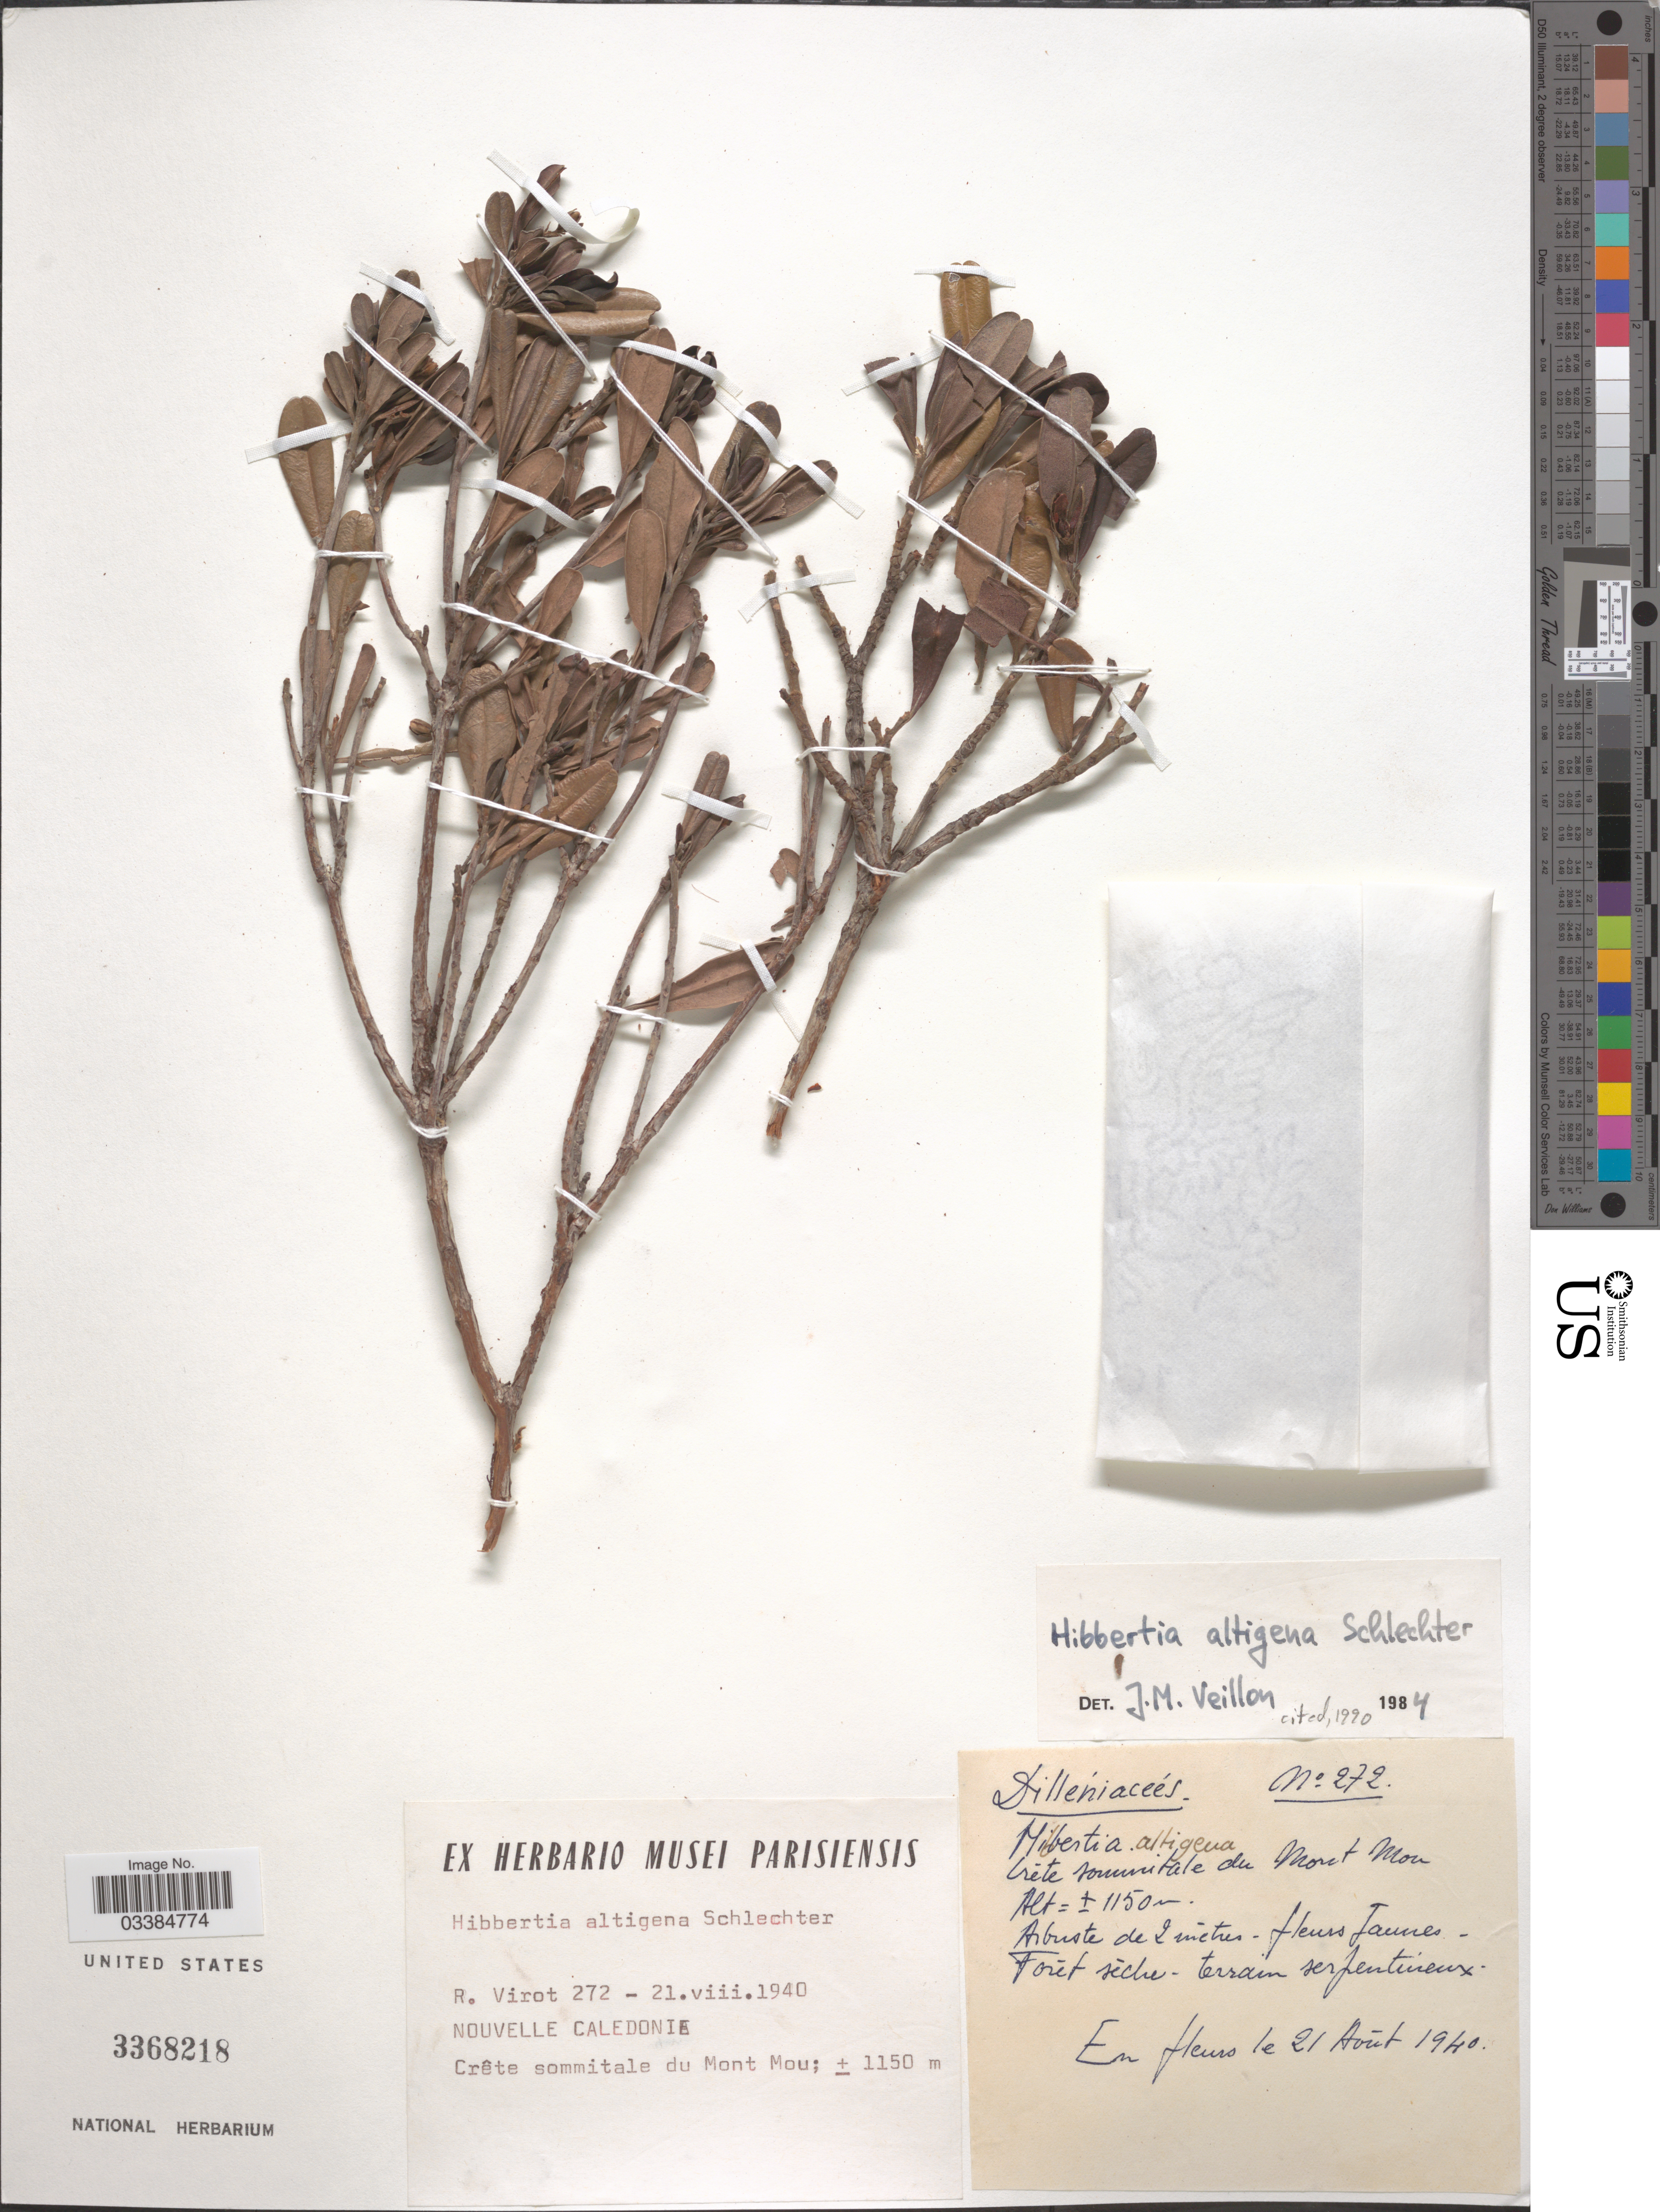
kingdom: Plantae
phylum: Tracheophyta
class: Magnoliopsida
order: Dilleniales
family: Dilleniaceae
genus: Hibbertia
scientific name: Hibbertia altigena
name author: Schltr.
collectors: R. Virot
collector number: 272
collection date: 1940-08-21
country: New Caledonia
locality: Crête sommitale du Mont Mou.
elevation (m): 1150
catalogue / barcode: US 3368218